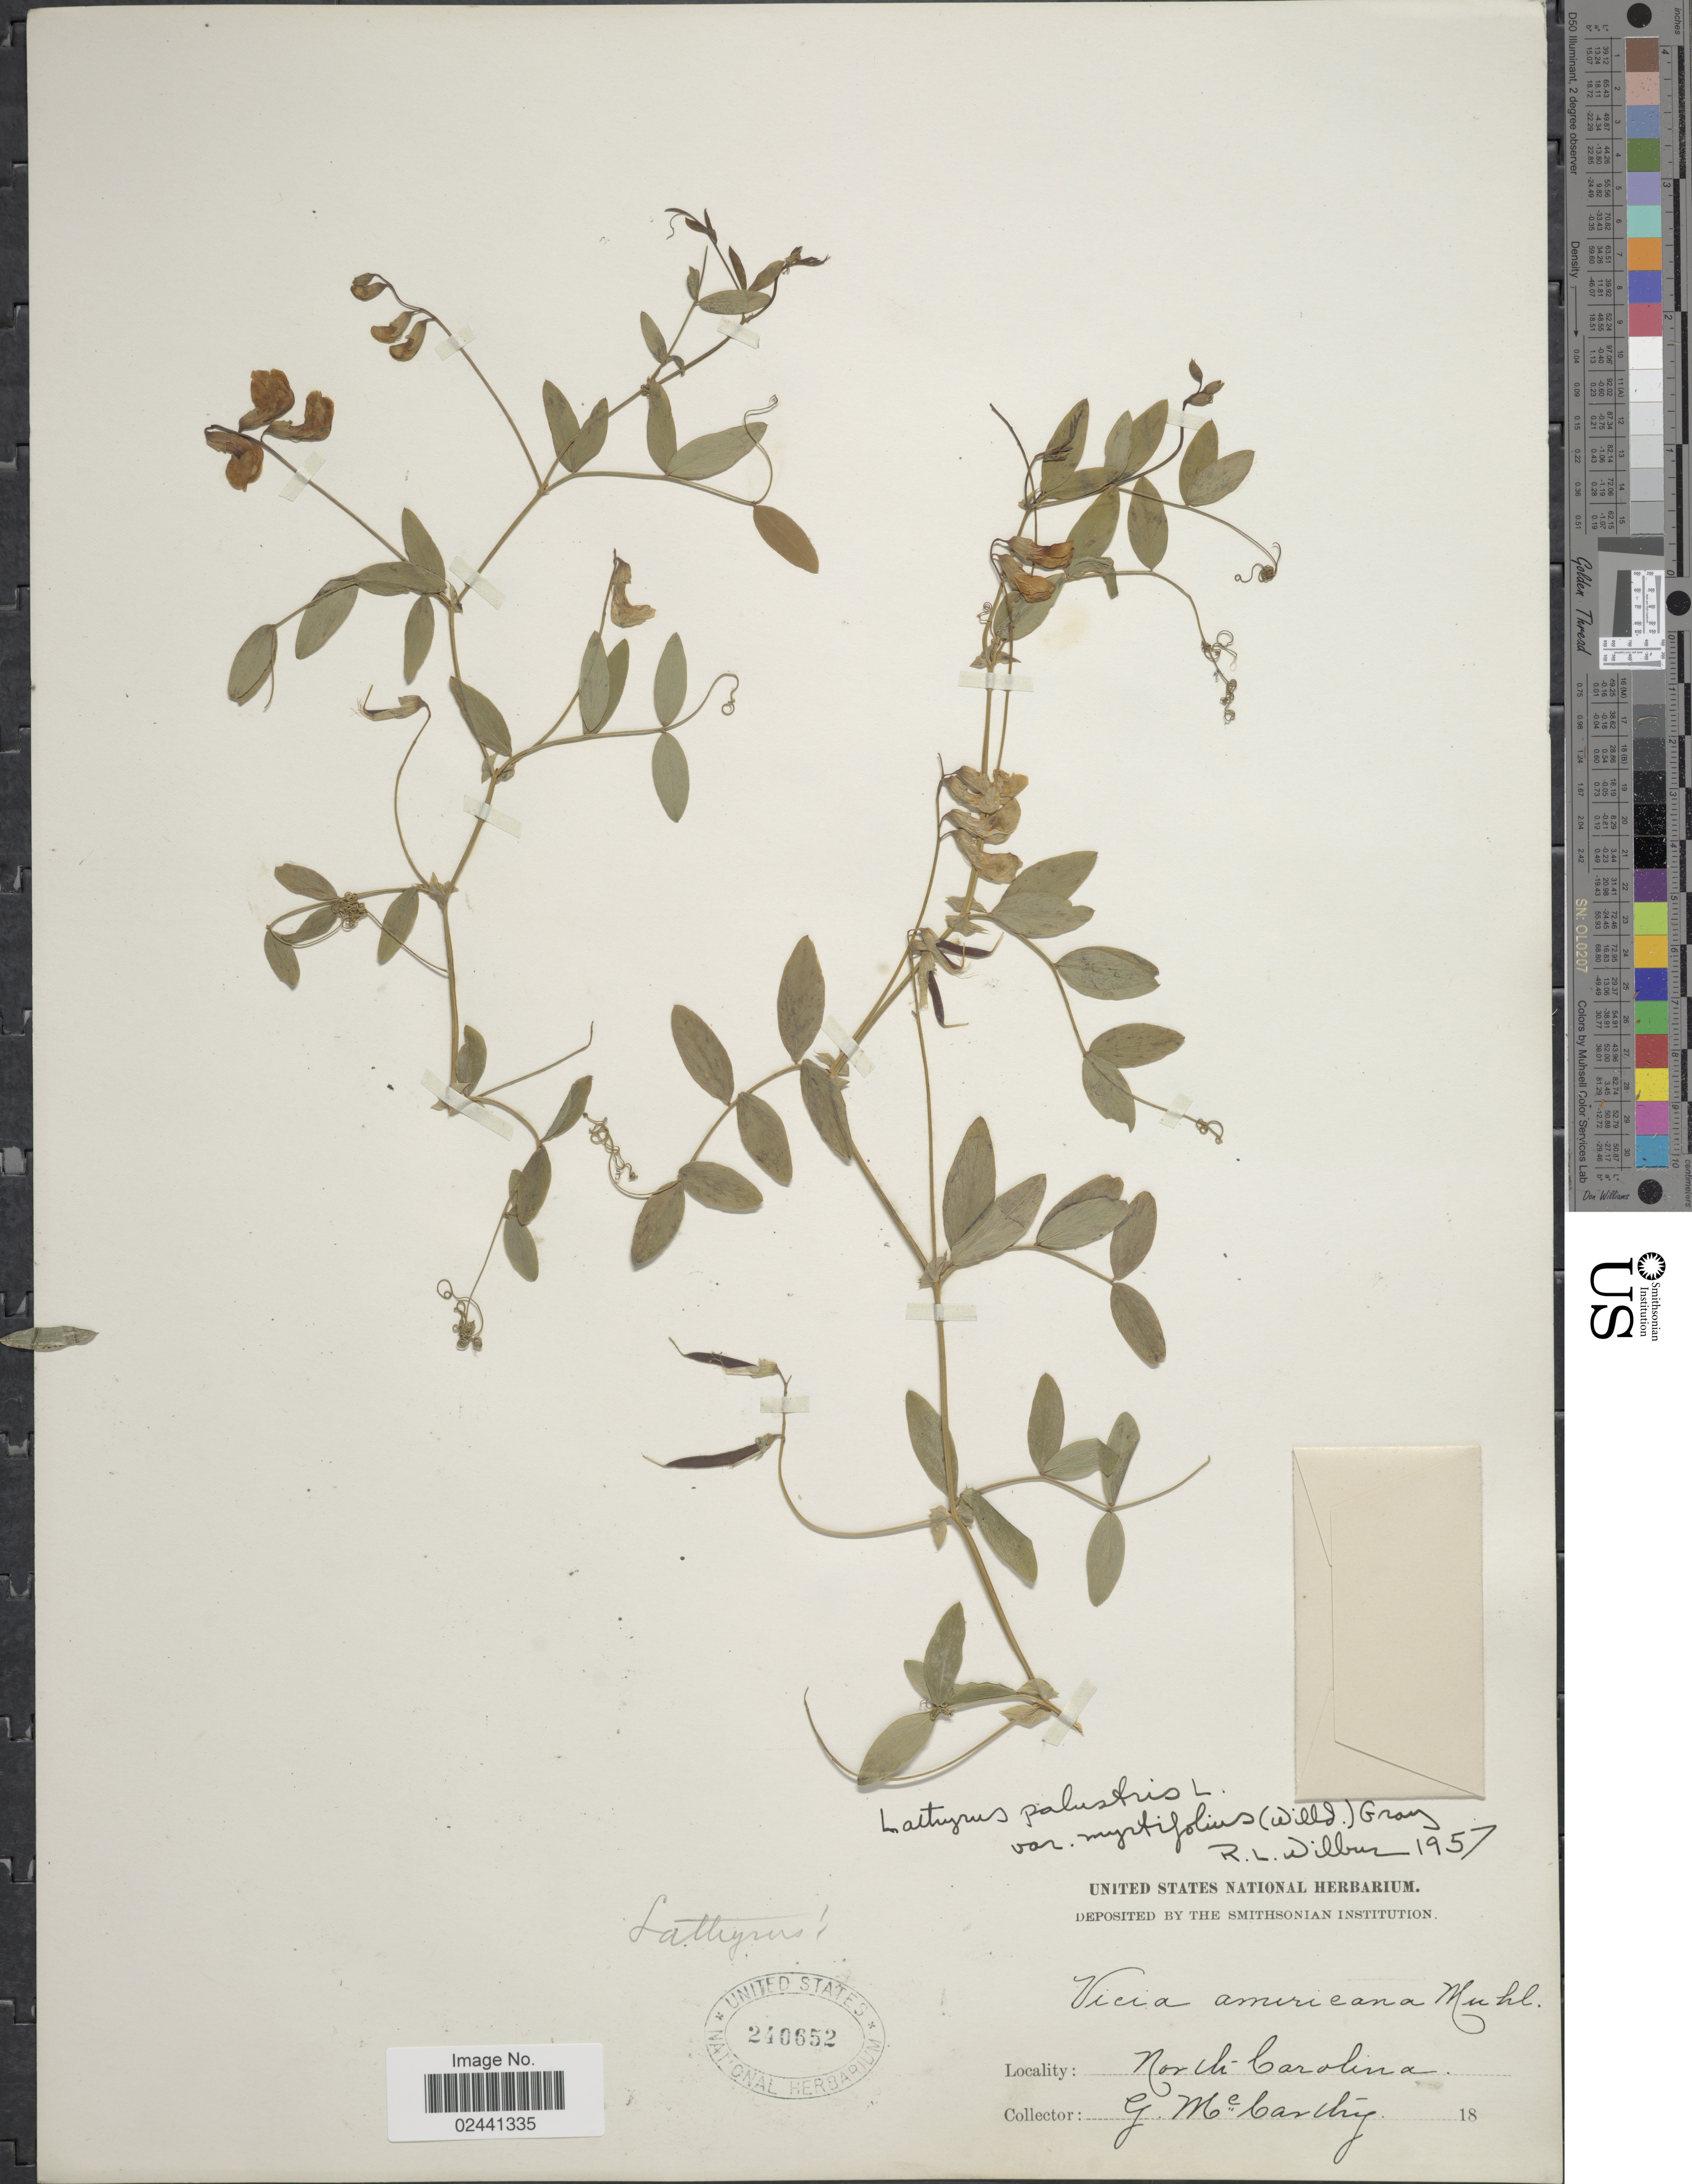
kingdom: Plantae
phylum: Tracheophyta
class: Magnoliopsida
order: Fabales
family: Fabaceae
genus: Lathyrus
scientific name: Lathyrus palustris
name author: L.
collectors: G. M. McCarthy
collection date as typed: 18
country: United States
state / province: North Carolina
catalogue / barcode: US 240652